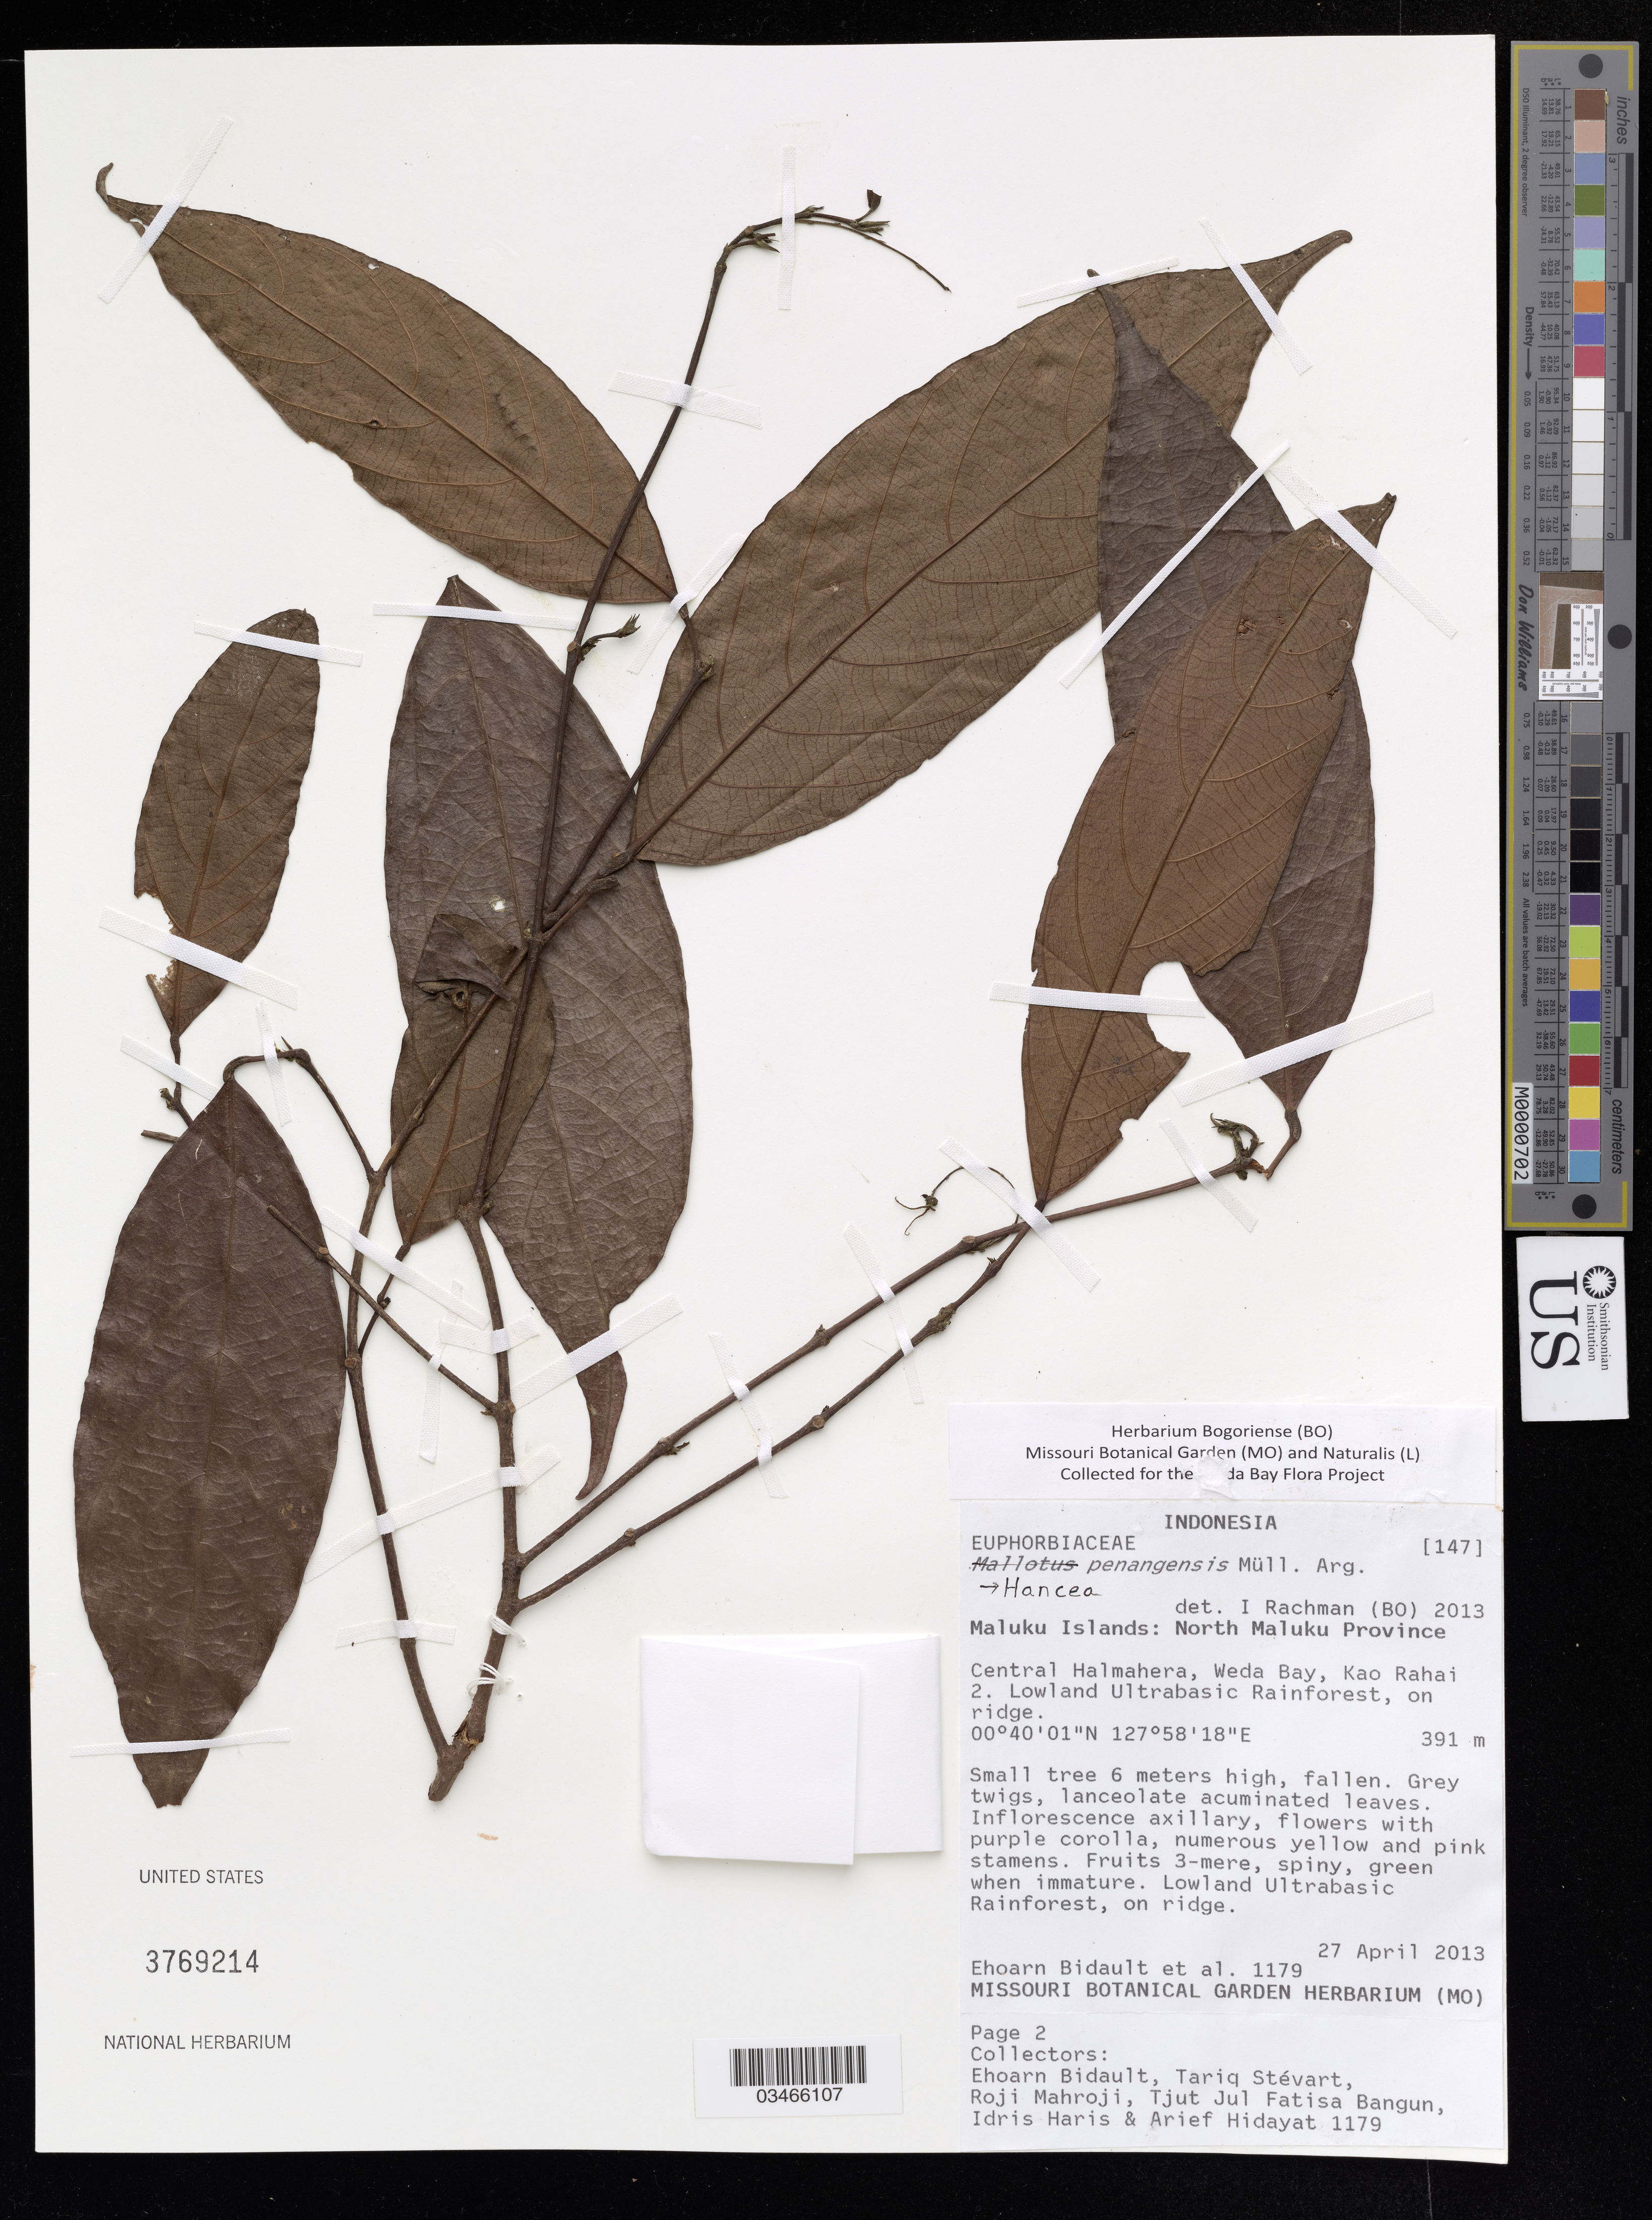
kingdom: Plantae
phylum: Tracheophyta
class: Magnoliopsida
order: Malpighiales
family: Euphorbiaceae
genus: Hancea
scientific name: Hancea penangensis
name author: (Müll. Arg.) S.E.C. Sierra et al.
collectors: E. Bidault, T. Stévart & R. Mahroji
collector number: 1179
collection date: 2013-04-27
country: Indonesia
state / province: Maluku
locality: Maluku Islands: North Maluku Province, Central Halmahera, Weda Bay, Kao Rahai.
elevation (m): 391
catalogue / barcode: US 3769214